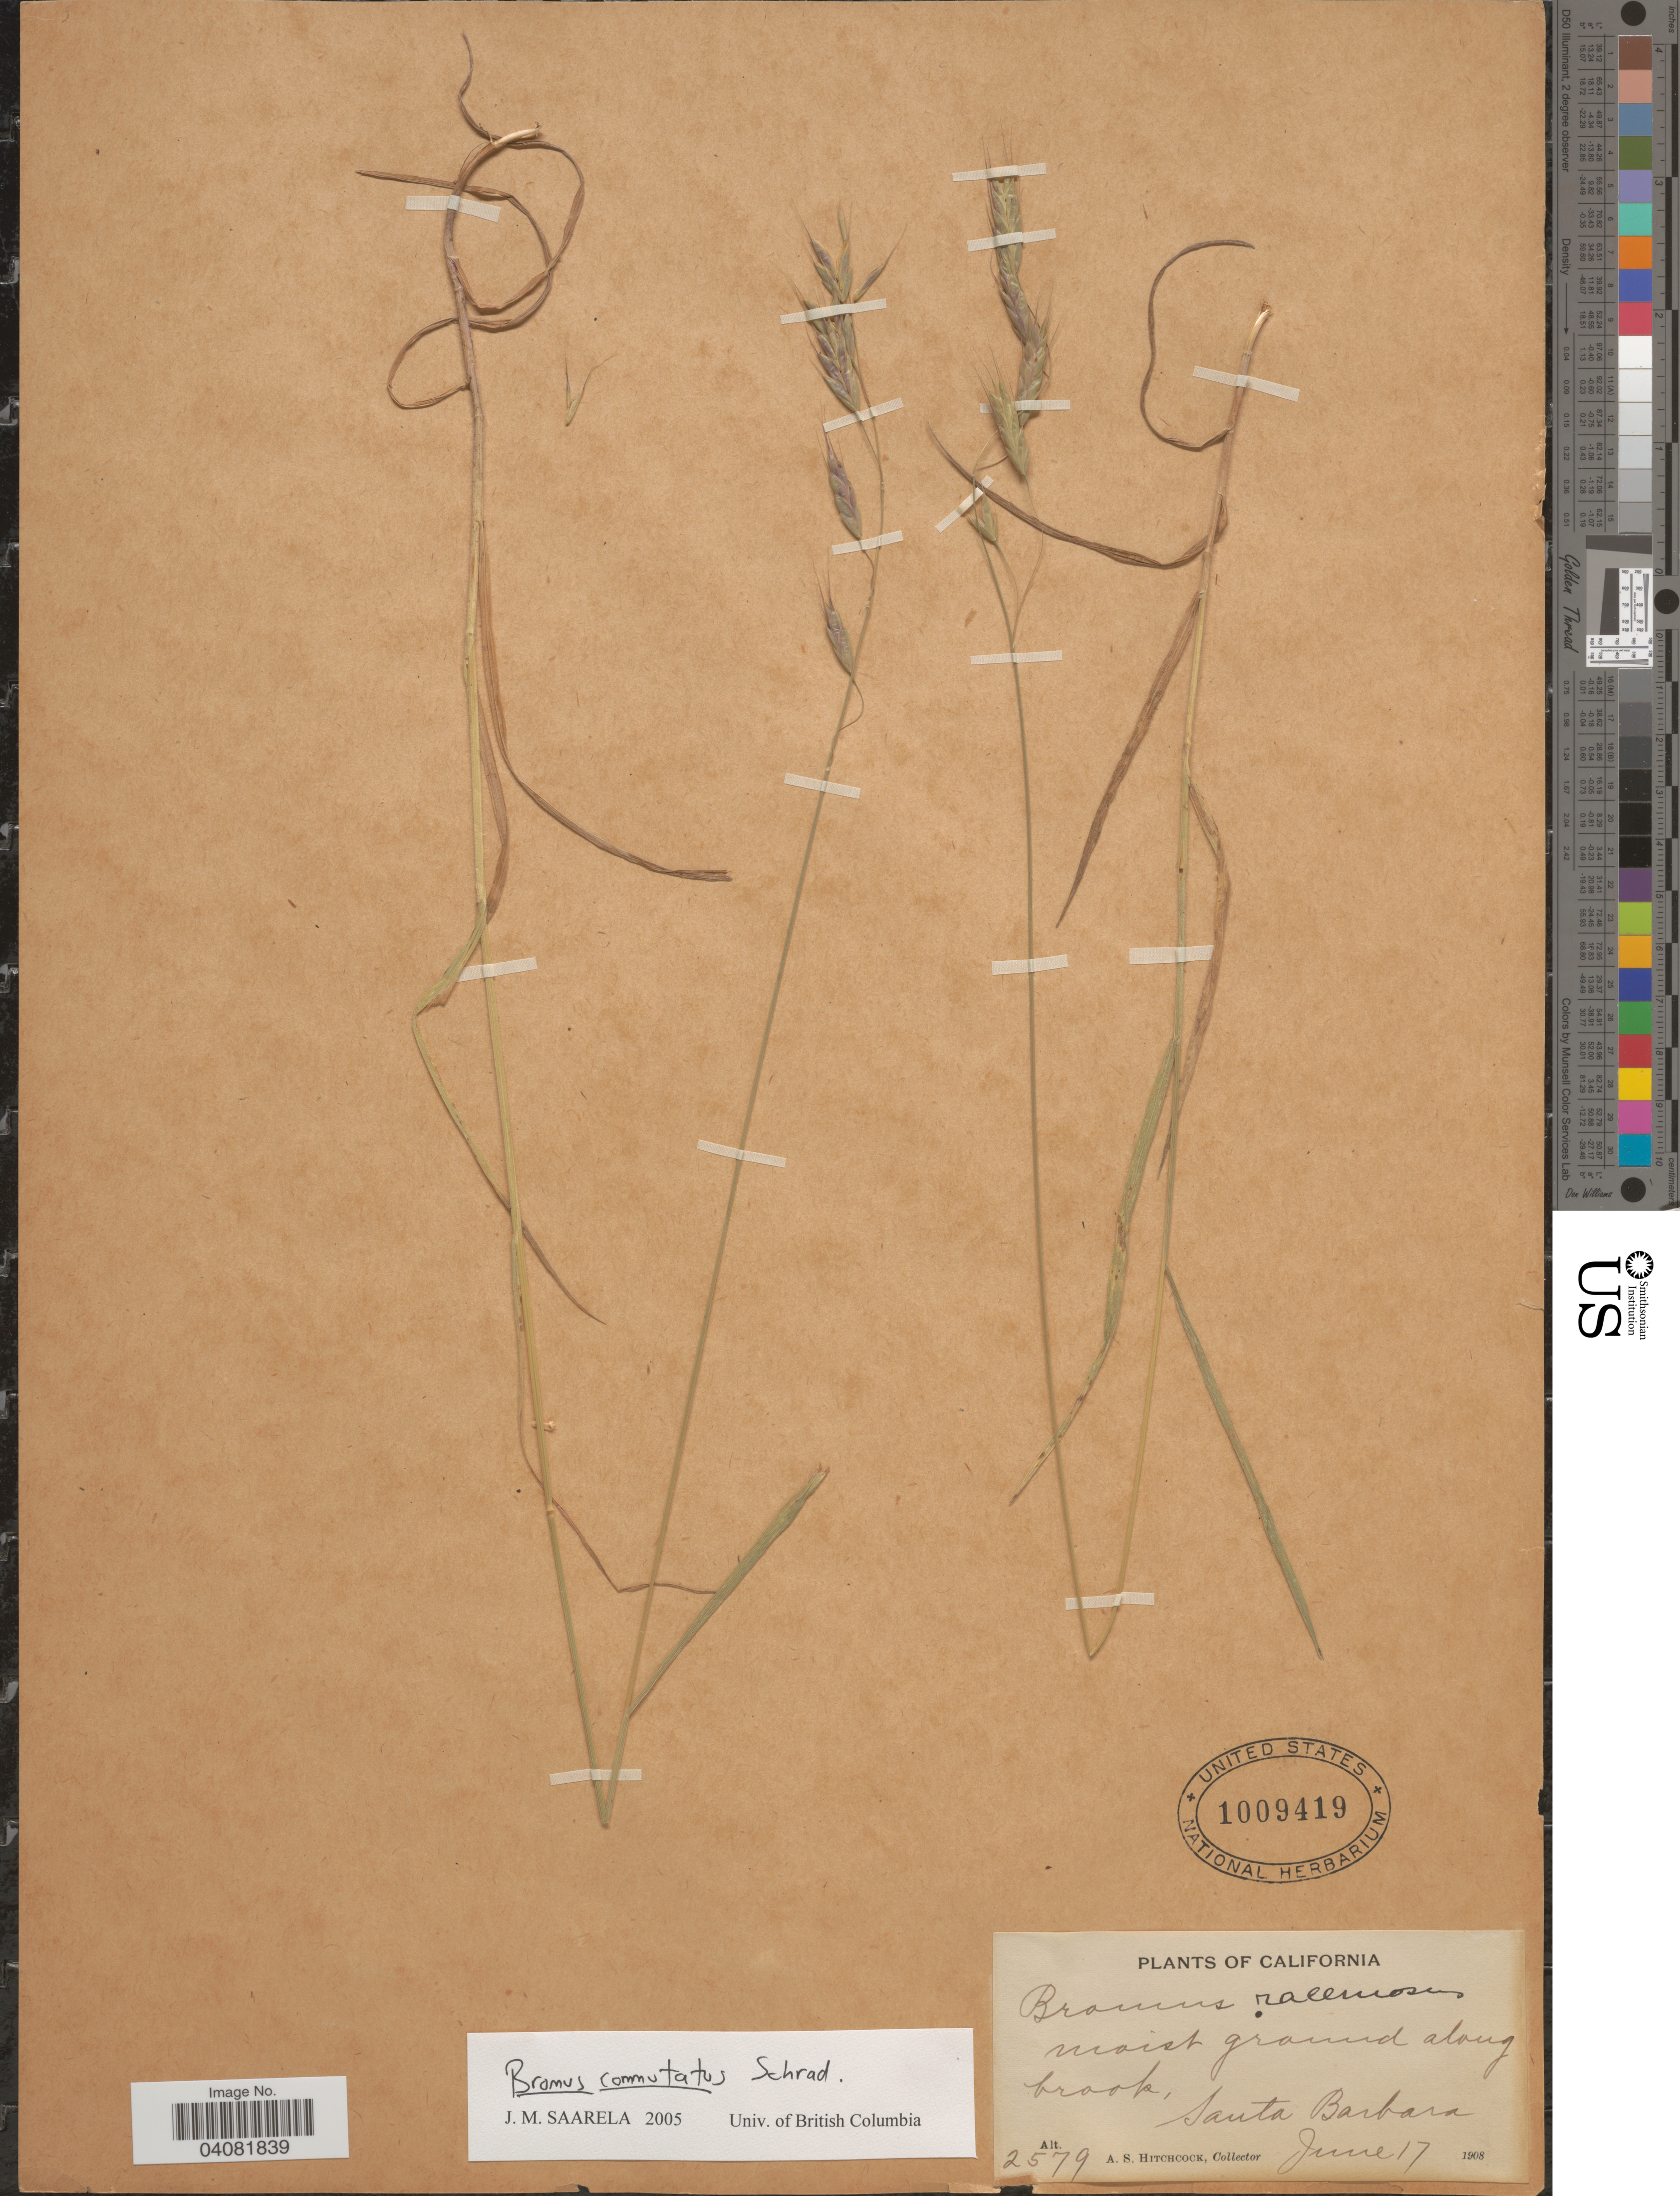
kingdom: Plantae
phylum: Tracheophyta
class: Liliopsida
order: Poales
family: Poaceae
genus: Bromus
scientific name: Bromus commutatus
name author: Schrad.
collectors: A. S. Hitchcock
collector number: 2579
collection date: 1908-06-17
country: United States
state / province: California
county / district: Santa Barbara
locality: Moist ground along brook, Santa Barbara.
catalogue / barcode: US 1009419